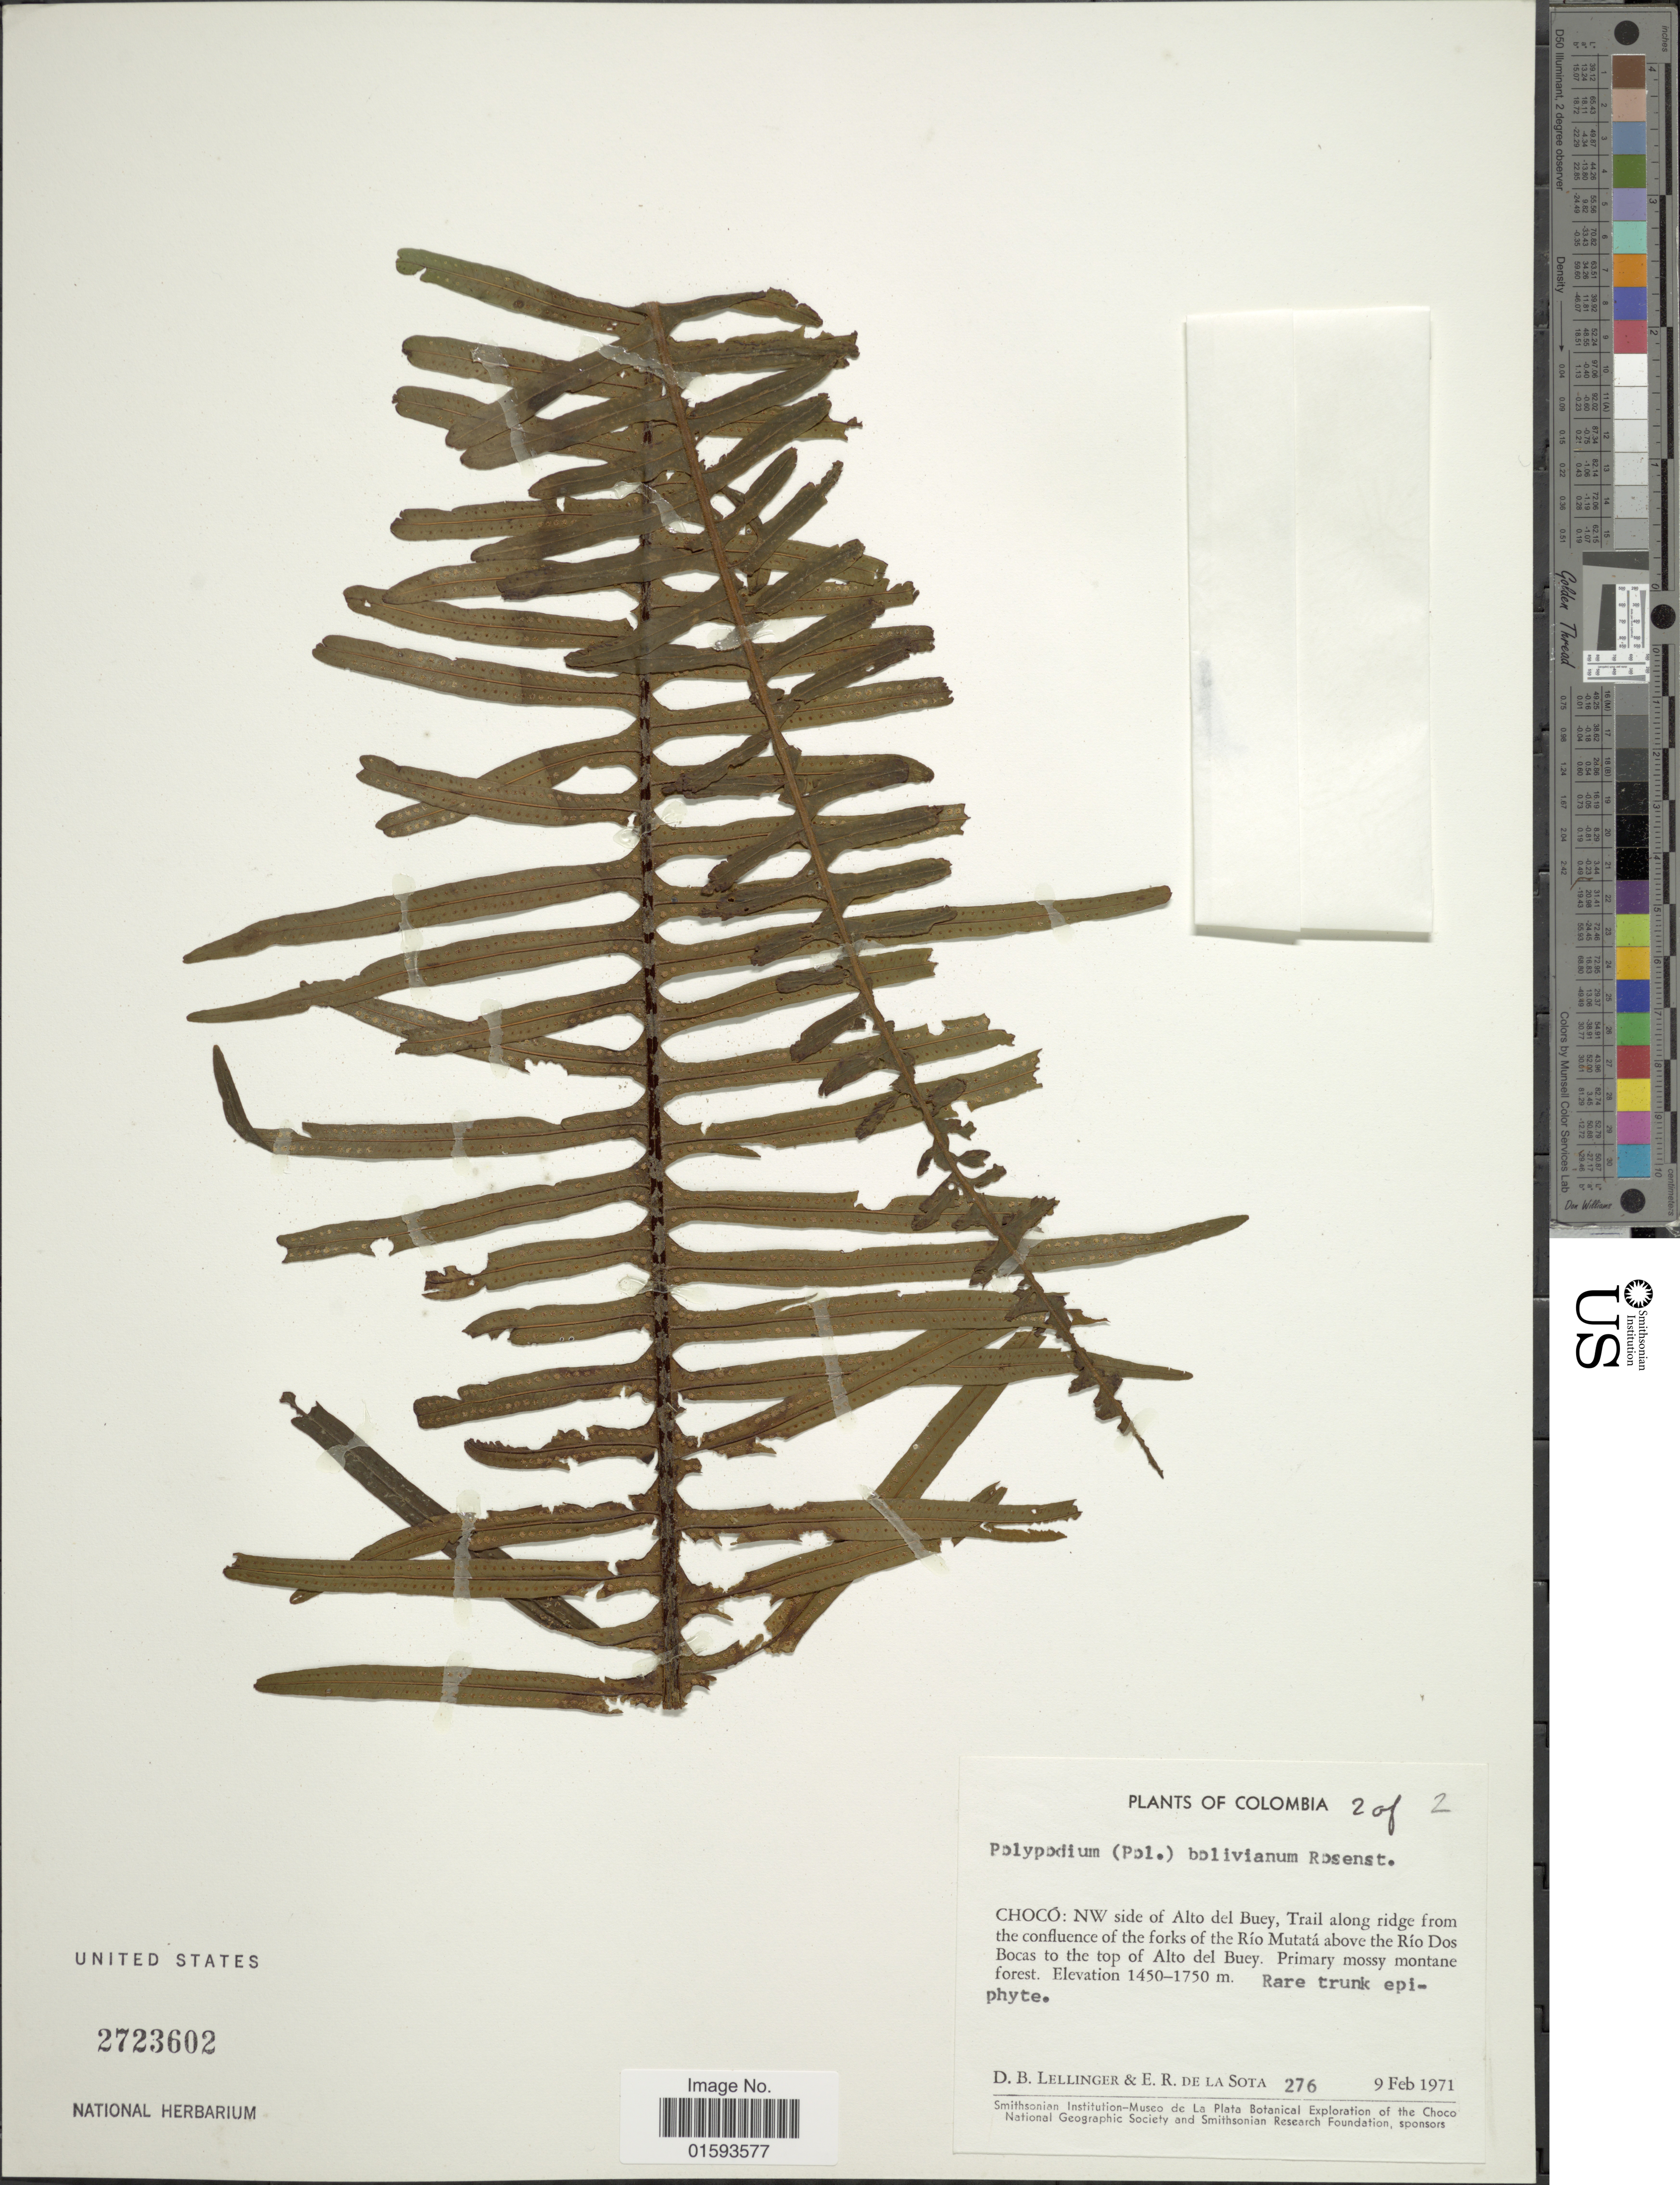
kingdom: Plantae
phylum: Tracheophyta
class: Polypodiopsida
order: Polypodiales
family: Polypodiaceae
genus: Pecluma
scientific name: Pecluma divaricata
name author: (E. Fourn.) Mickel & Beitel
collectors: D. B. Lellinger & E. R. de la Sota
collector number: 276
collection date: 1971-02-09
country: Colombia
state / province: Chocó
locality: NW side of Alto del Buey, Trail along ridge from the confluence of the forks of the Rio Mutata above the Rio Dos Bocas to the top of Alto del Buey. Primary mossy montane forest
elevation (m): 1450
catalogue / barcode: US 2723602